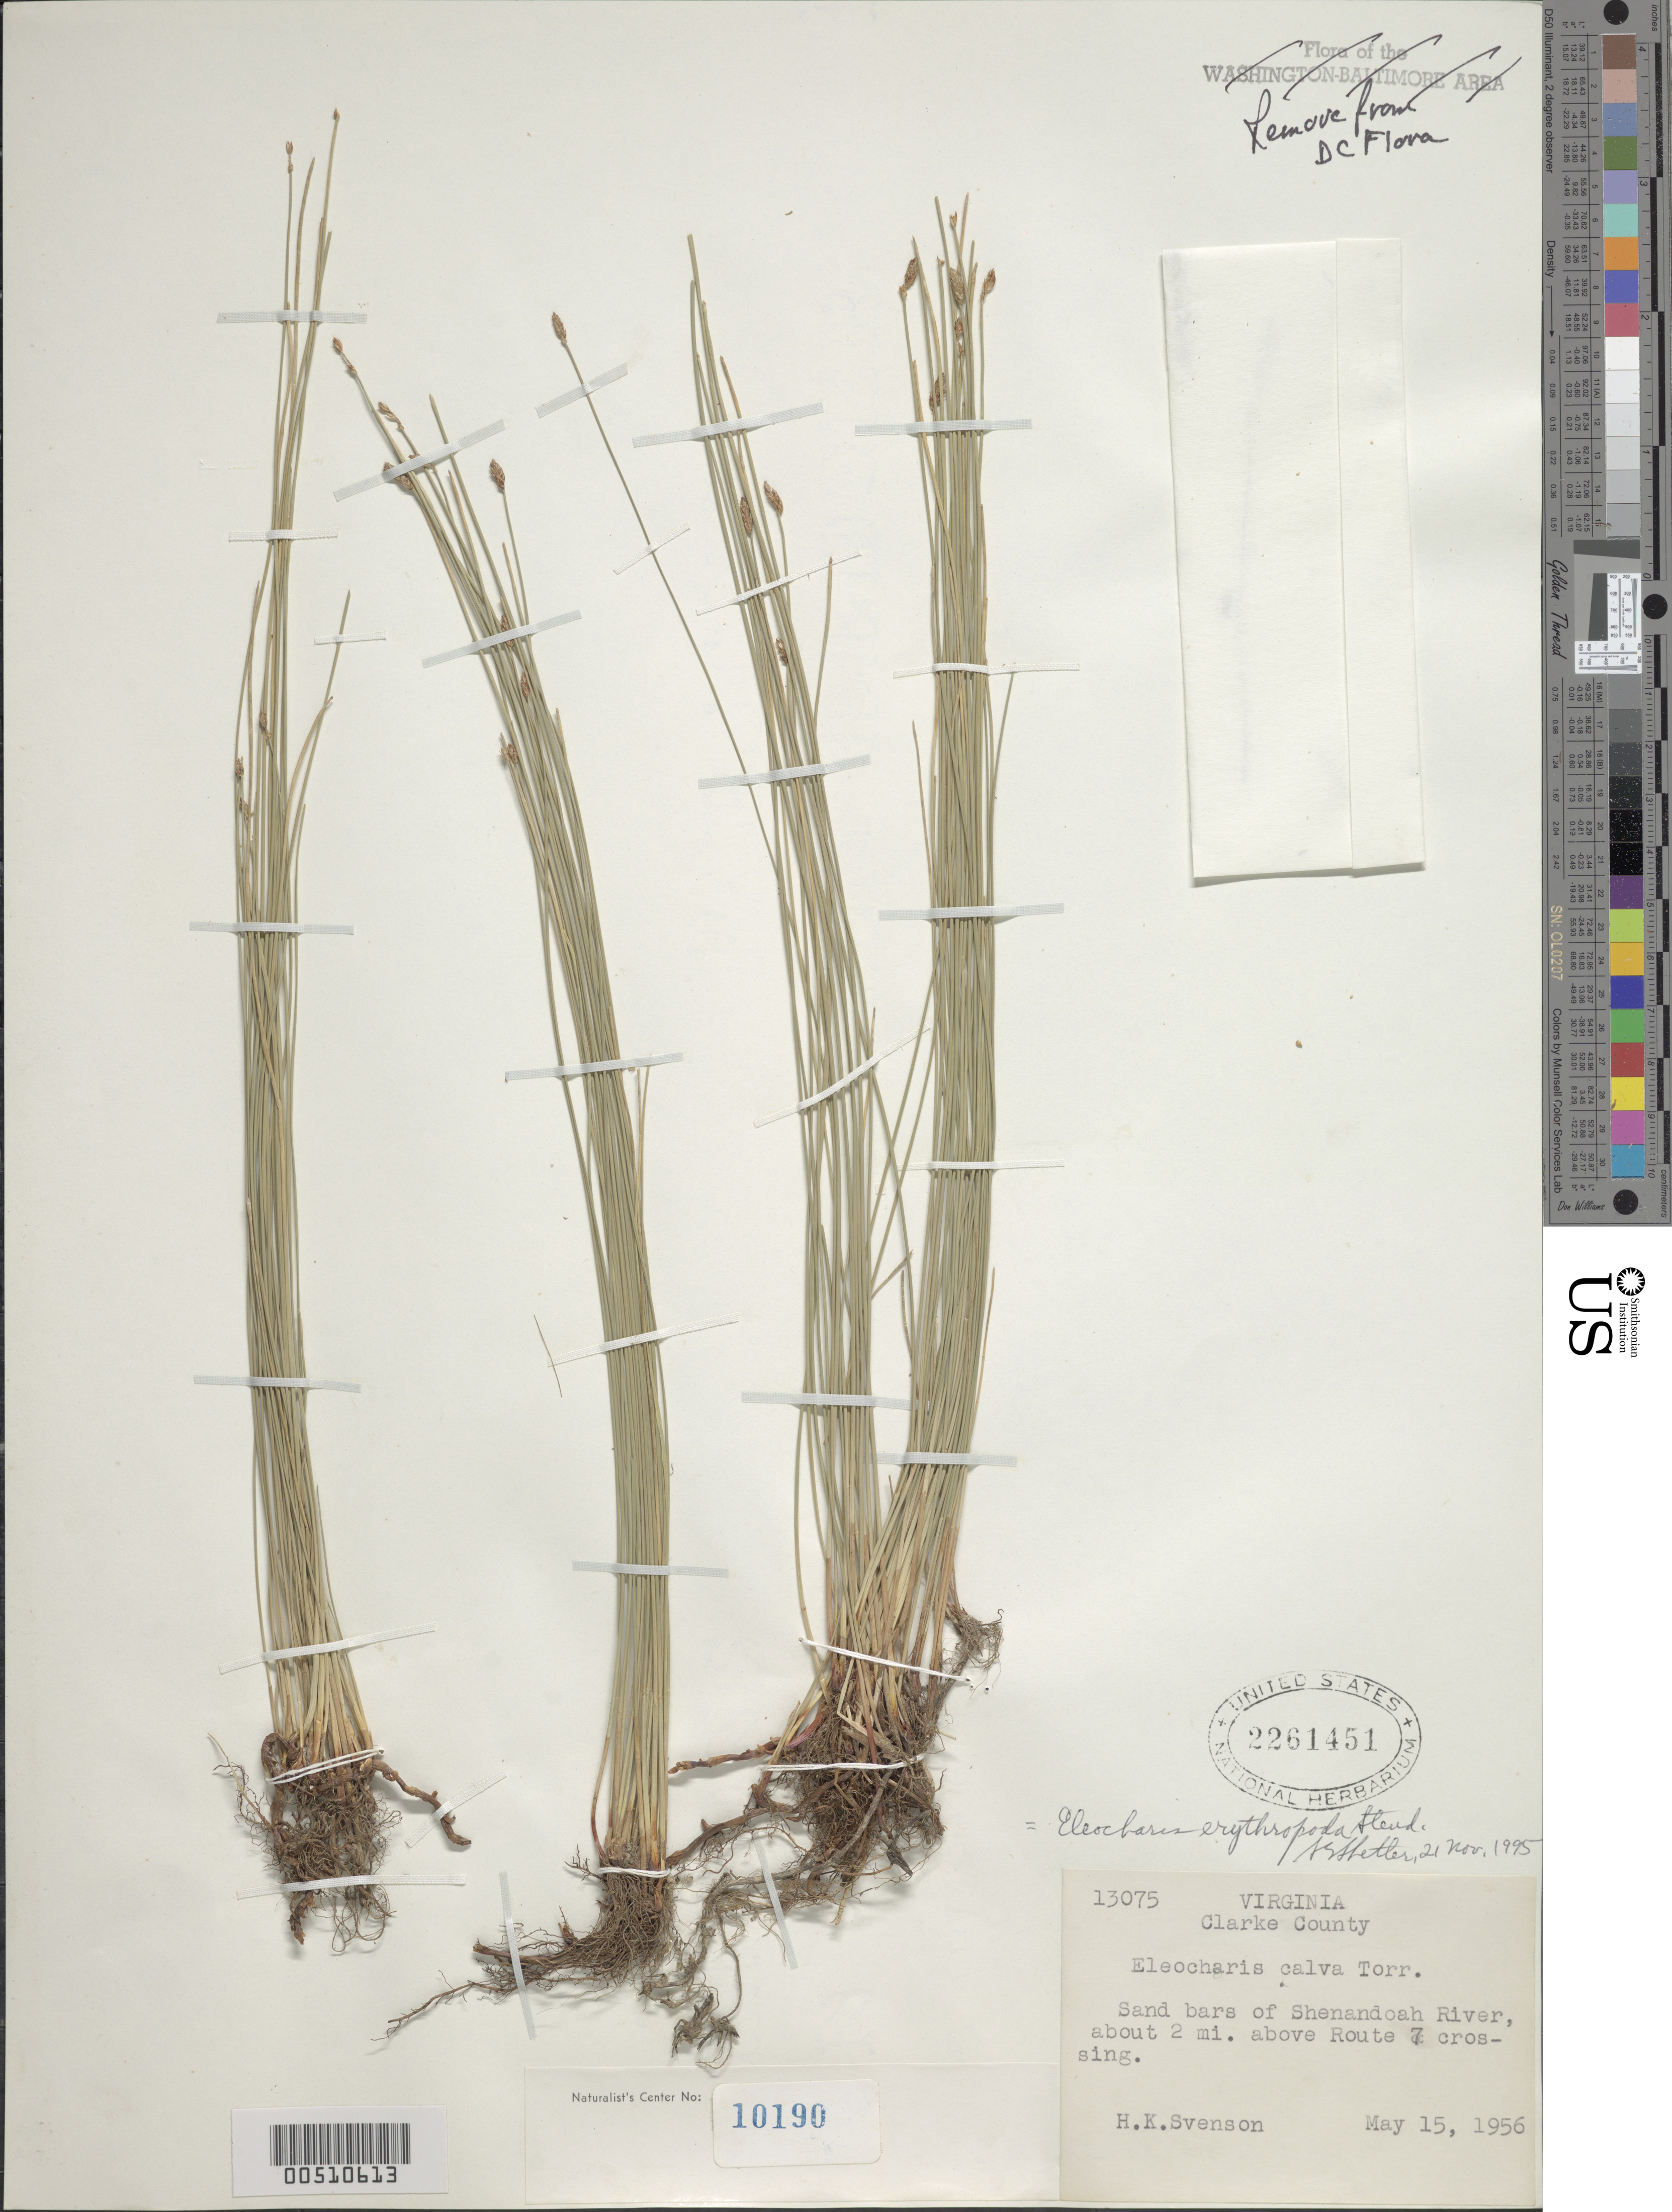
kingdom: Plantae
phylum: Tracheophyta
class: Liliopsida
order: Poales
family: Cyperaceae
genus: Eleocharis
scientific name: Eleocharis erythropoda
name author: Steud.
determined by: Shetler, Stanwyn G., (US), NMNH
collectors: H. Svenson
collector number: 13075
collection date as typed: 15 May 1956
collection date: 1956-05-15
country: United States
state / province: Virginia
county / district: Clarke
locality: Shenandoah river, rt 7 crossing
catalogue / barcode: US 2261451